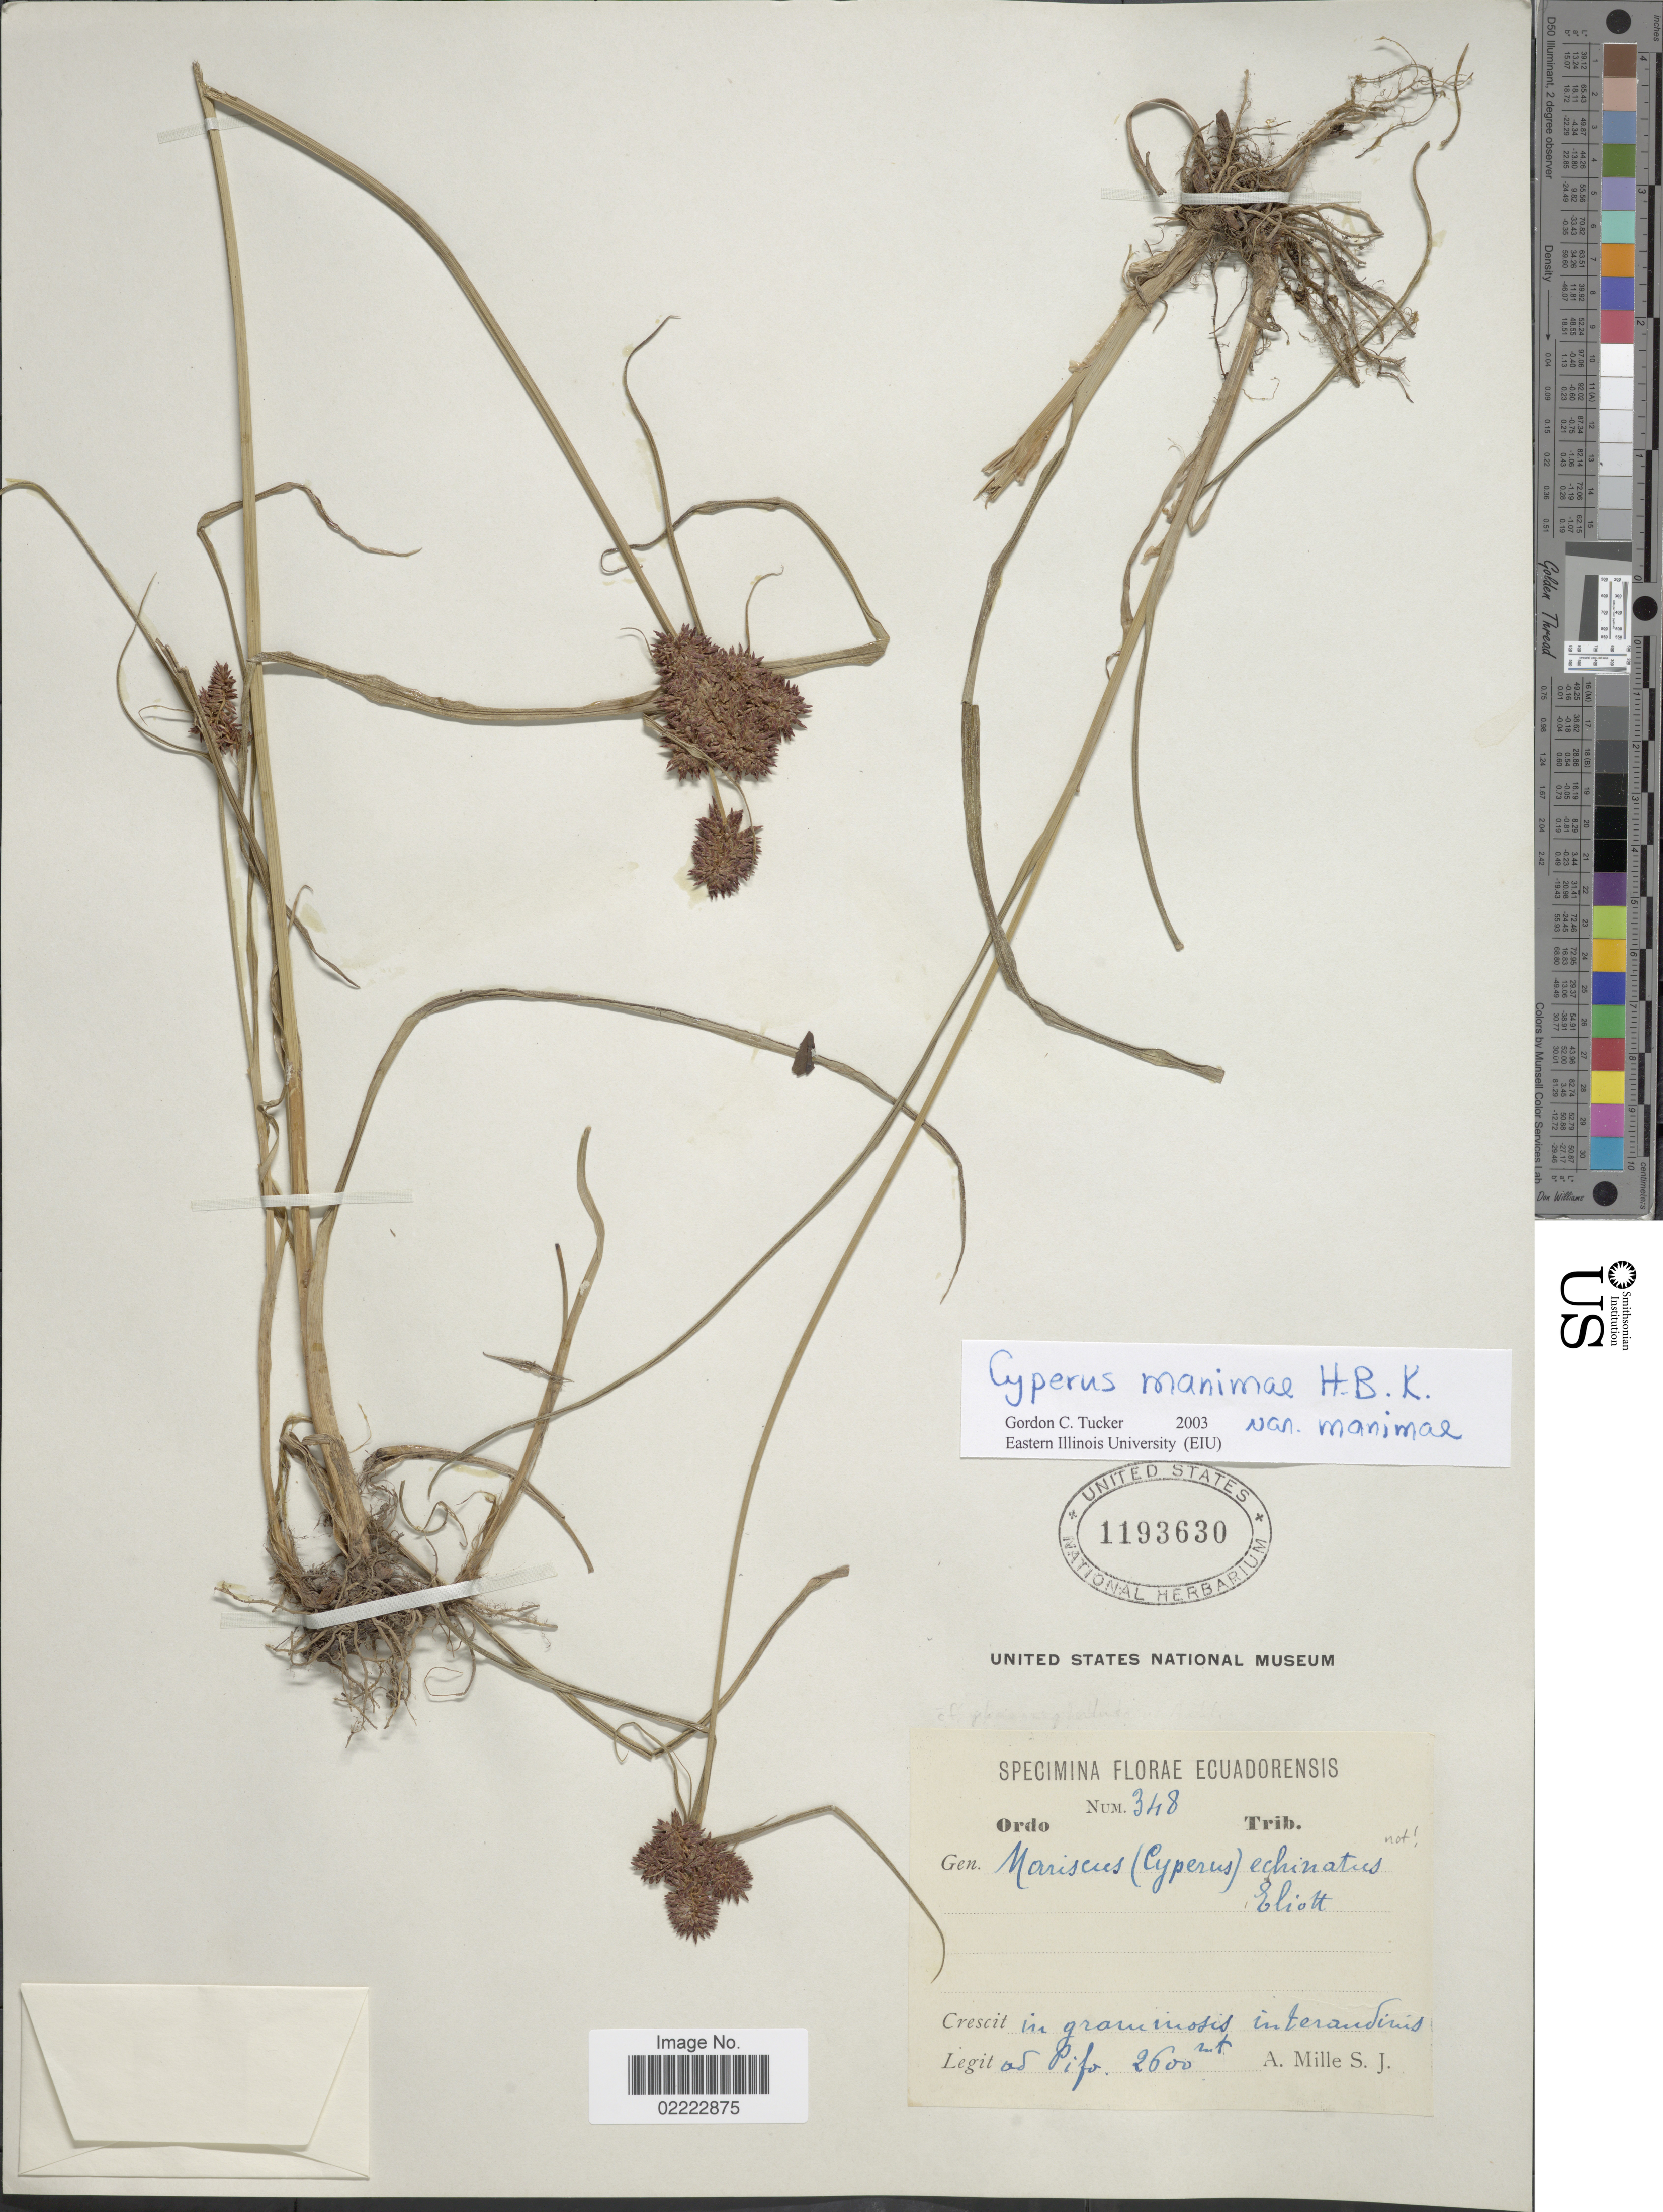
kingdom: Plantae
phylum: Tracheophyta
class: Liliopsida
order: Poales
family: Cyperaceae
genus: Cyperus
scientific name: Cyperus manimae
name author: Kunth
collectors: A. Mille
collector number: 348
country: Ecuador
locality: Cerescit in graminosis interandiris ad Pifo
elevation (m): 2600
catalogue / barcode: US 1193630